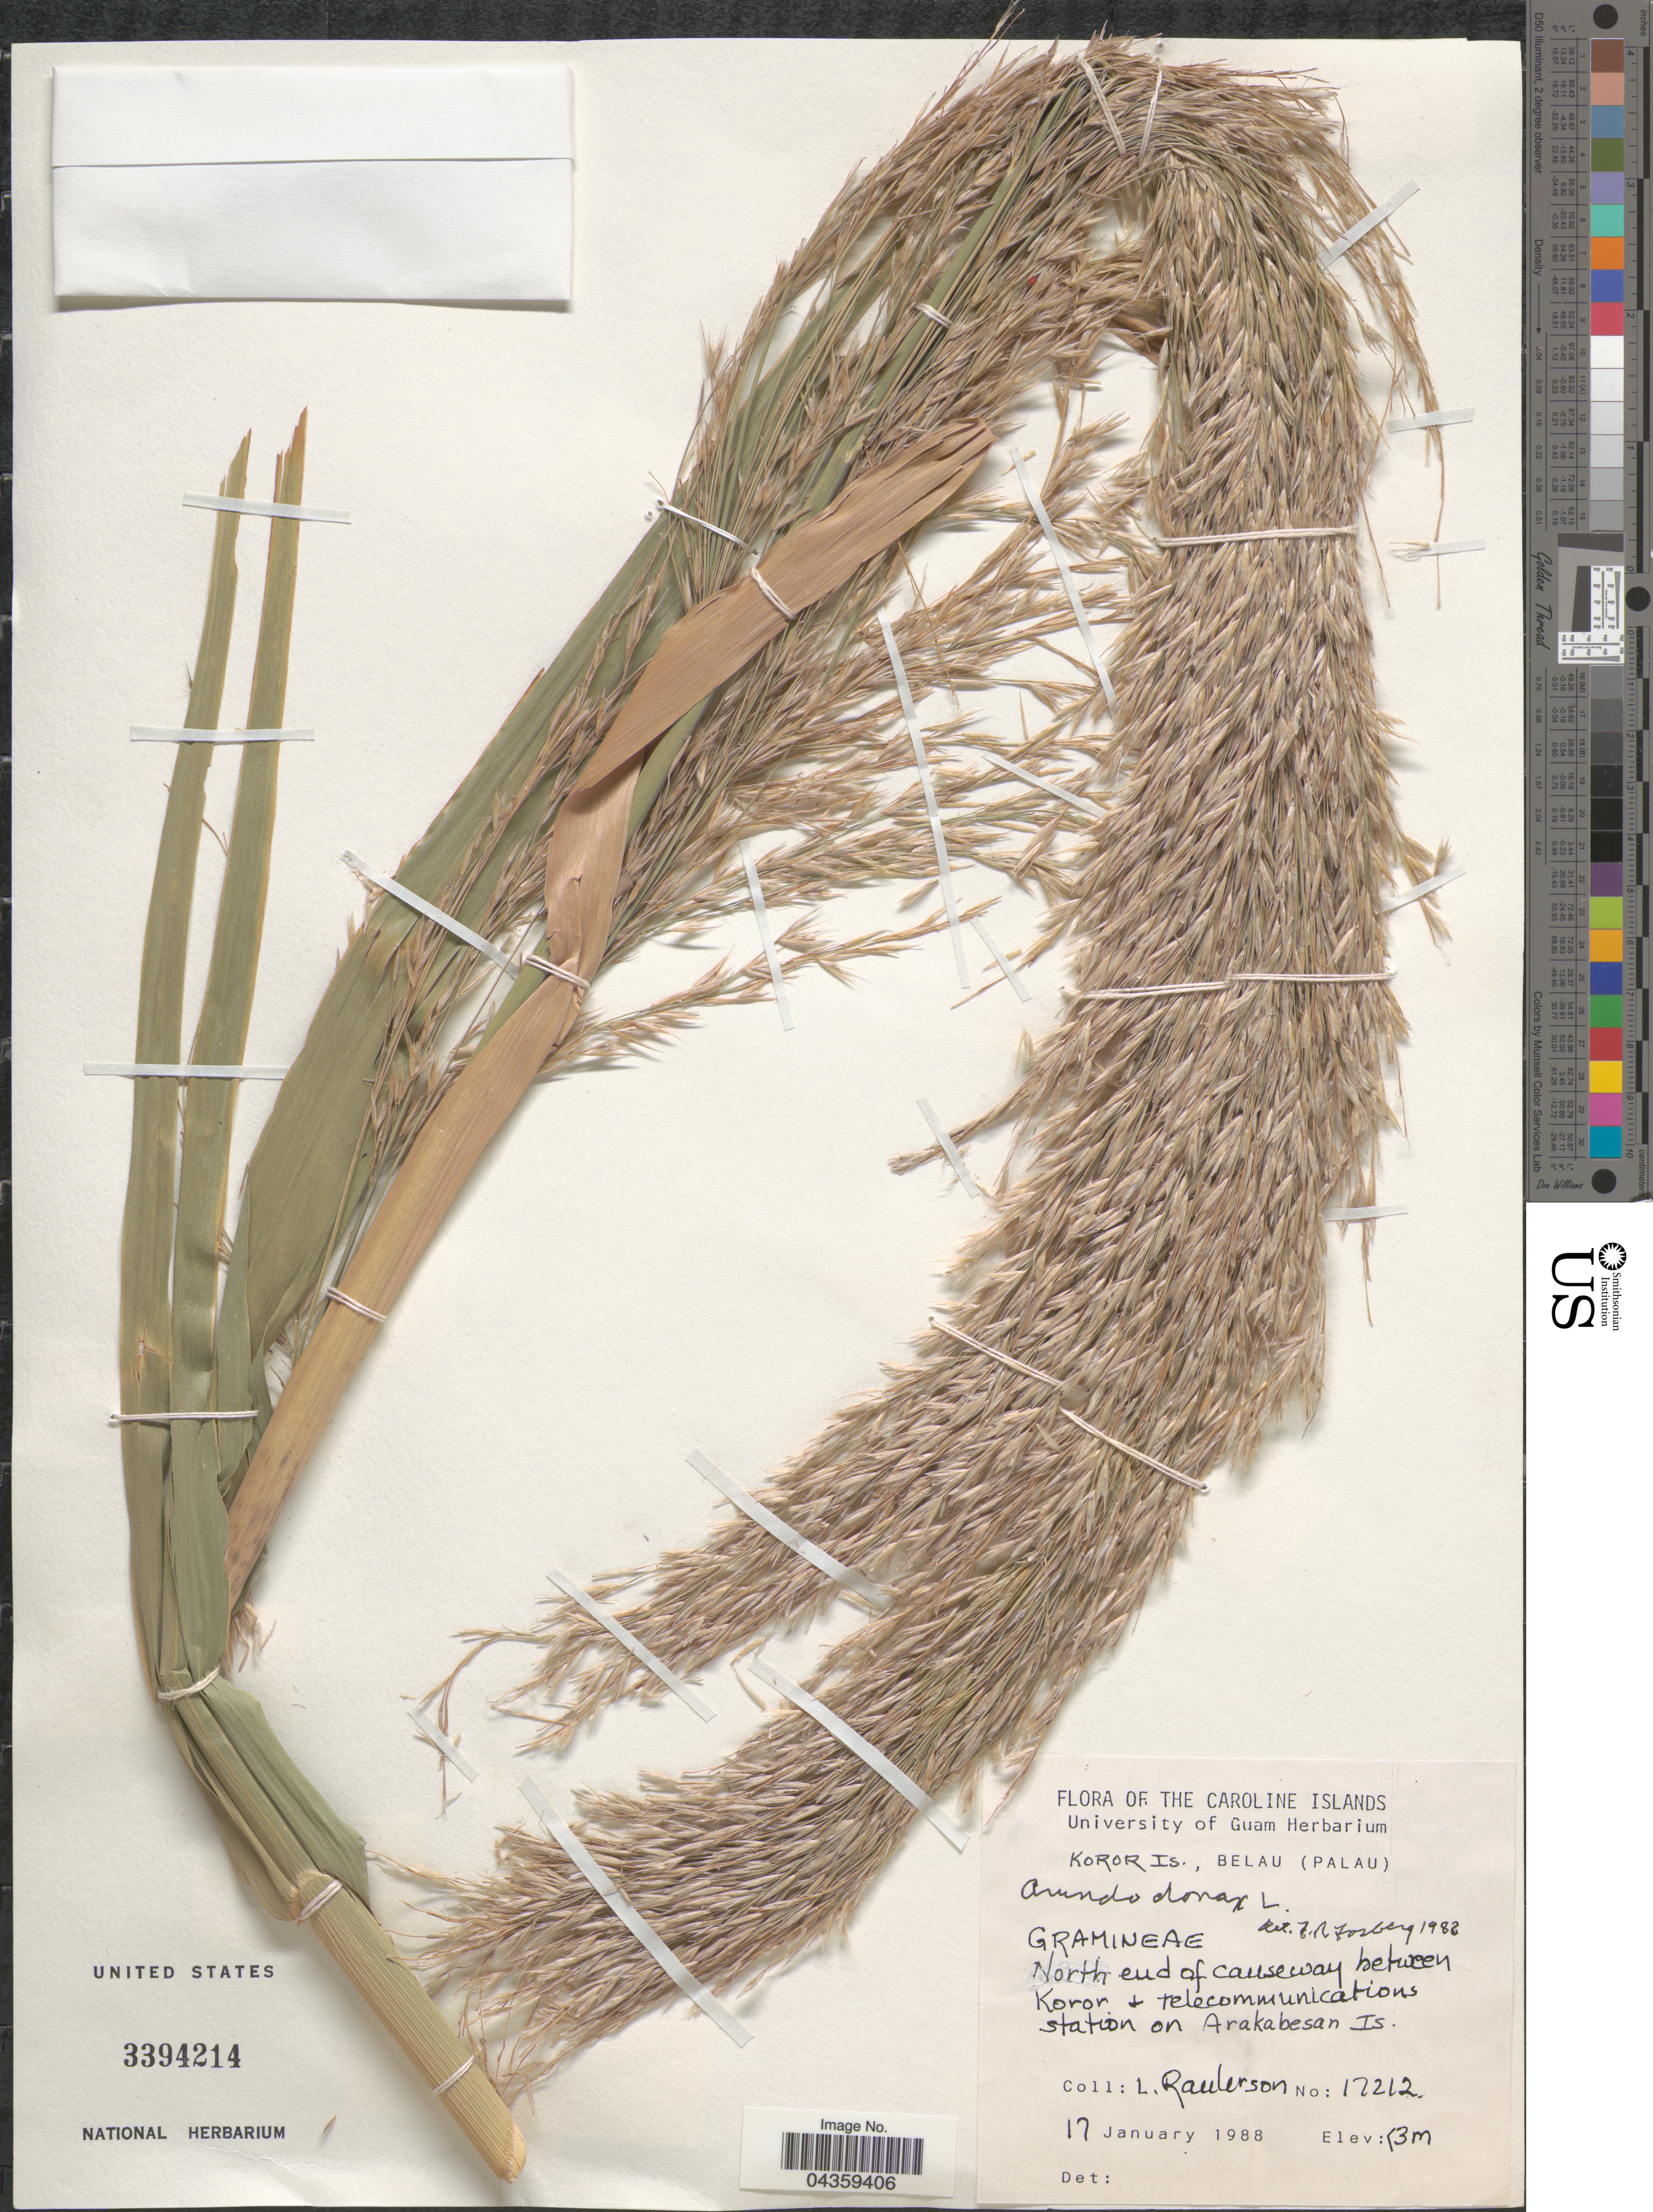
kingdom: Plantae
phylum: Tracheophyta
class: Liliopsida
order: Poales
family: Poaceae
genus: Arundo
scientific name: Arundo donax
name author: L.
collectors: L. Raulerson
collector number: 17212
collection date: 1988-01-17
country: Palau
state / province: Koror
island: Ngerekebesang [Arakabesan]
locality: The Caroline Islands. Koror Is., Belau (Palau). North end of causeway between Koror + Telecommunications Station on Arakabesan Is.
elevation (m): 3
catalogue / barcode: US 3394214